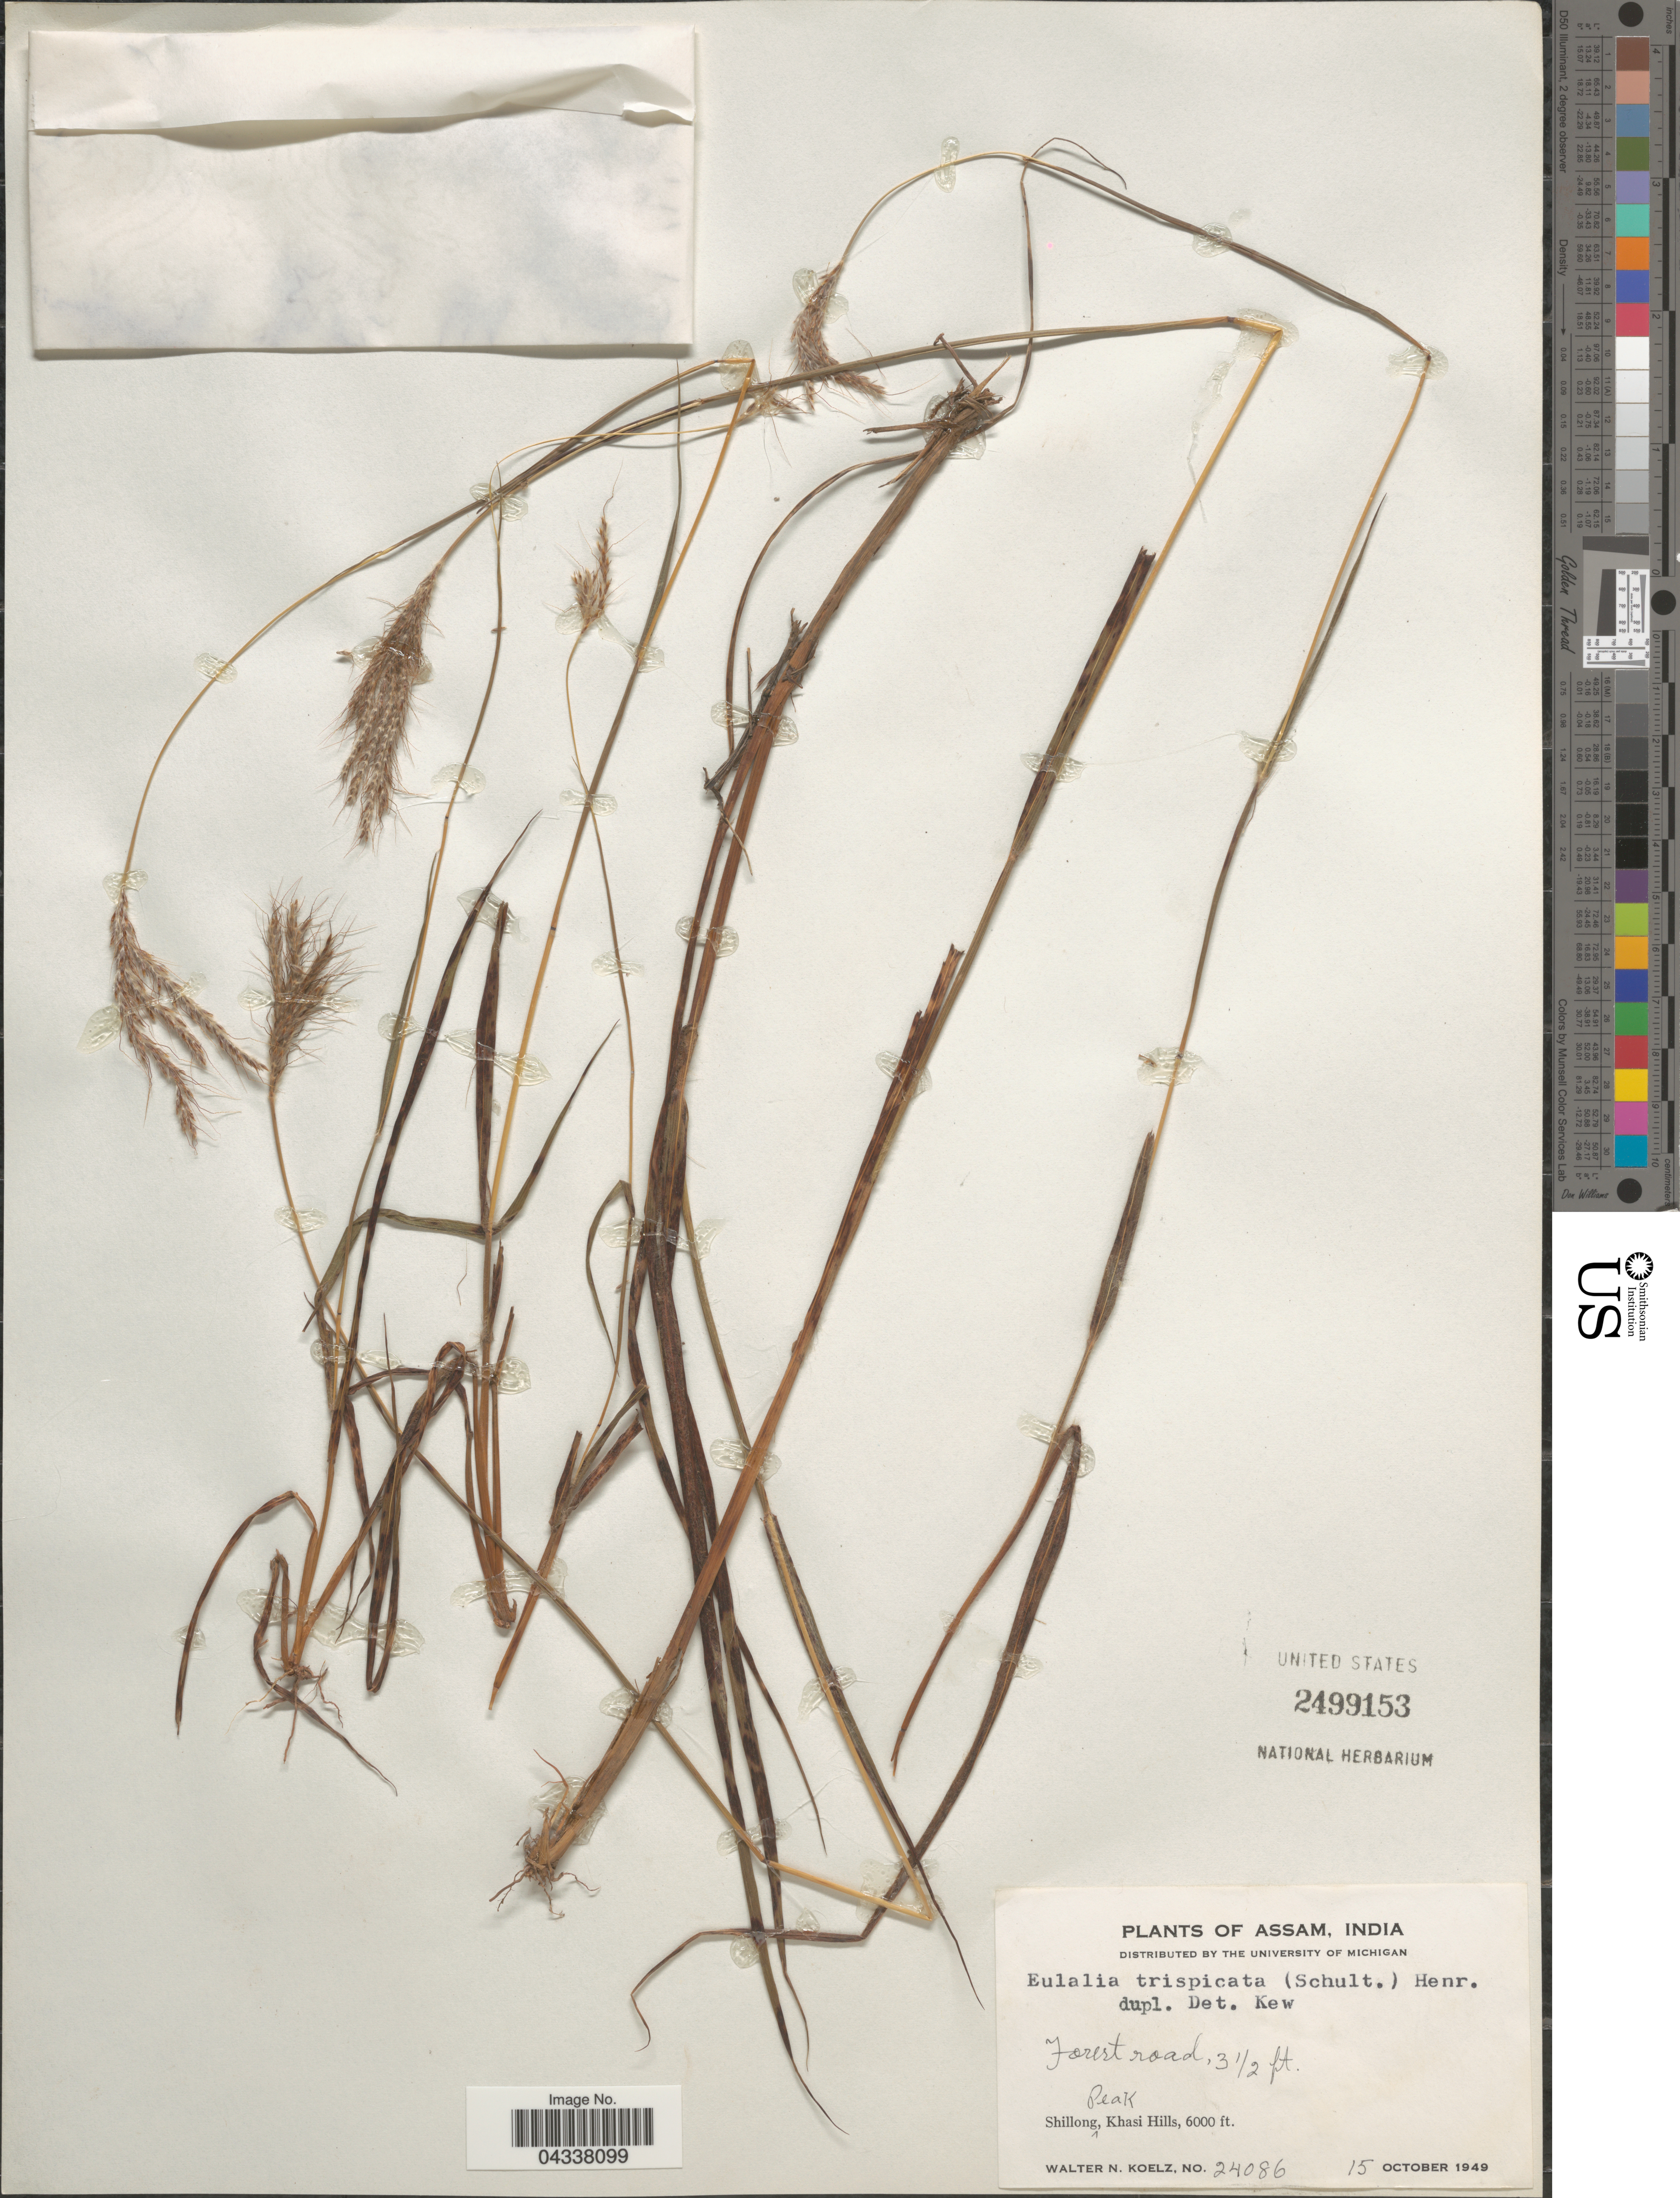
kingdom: Plantae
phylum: Tracheophyta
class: Liliopsida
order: Poales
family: Poaceae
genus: Pseudopogonatherum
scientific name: Pseudopogonatherum trispicatum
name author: (Schult.) Ohwi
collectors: W. N. Koelz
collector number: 24086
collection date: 1949-10-15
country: India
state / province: Meghalaya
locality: Shillong Peak, Khasi Hills.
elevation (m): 1829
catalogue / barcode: US 2499153